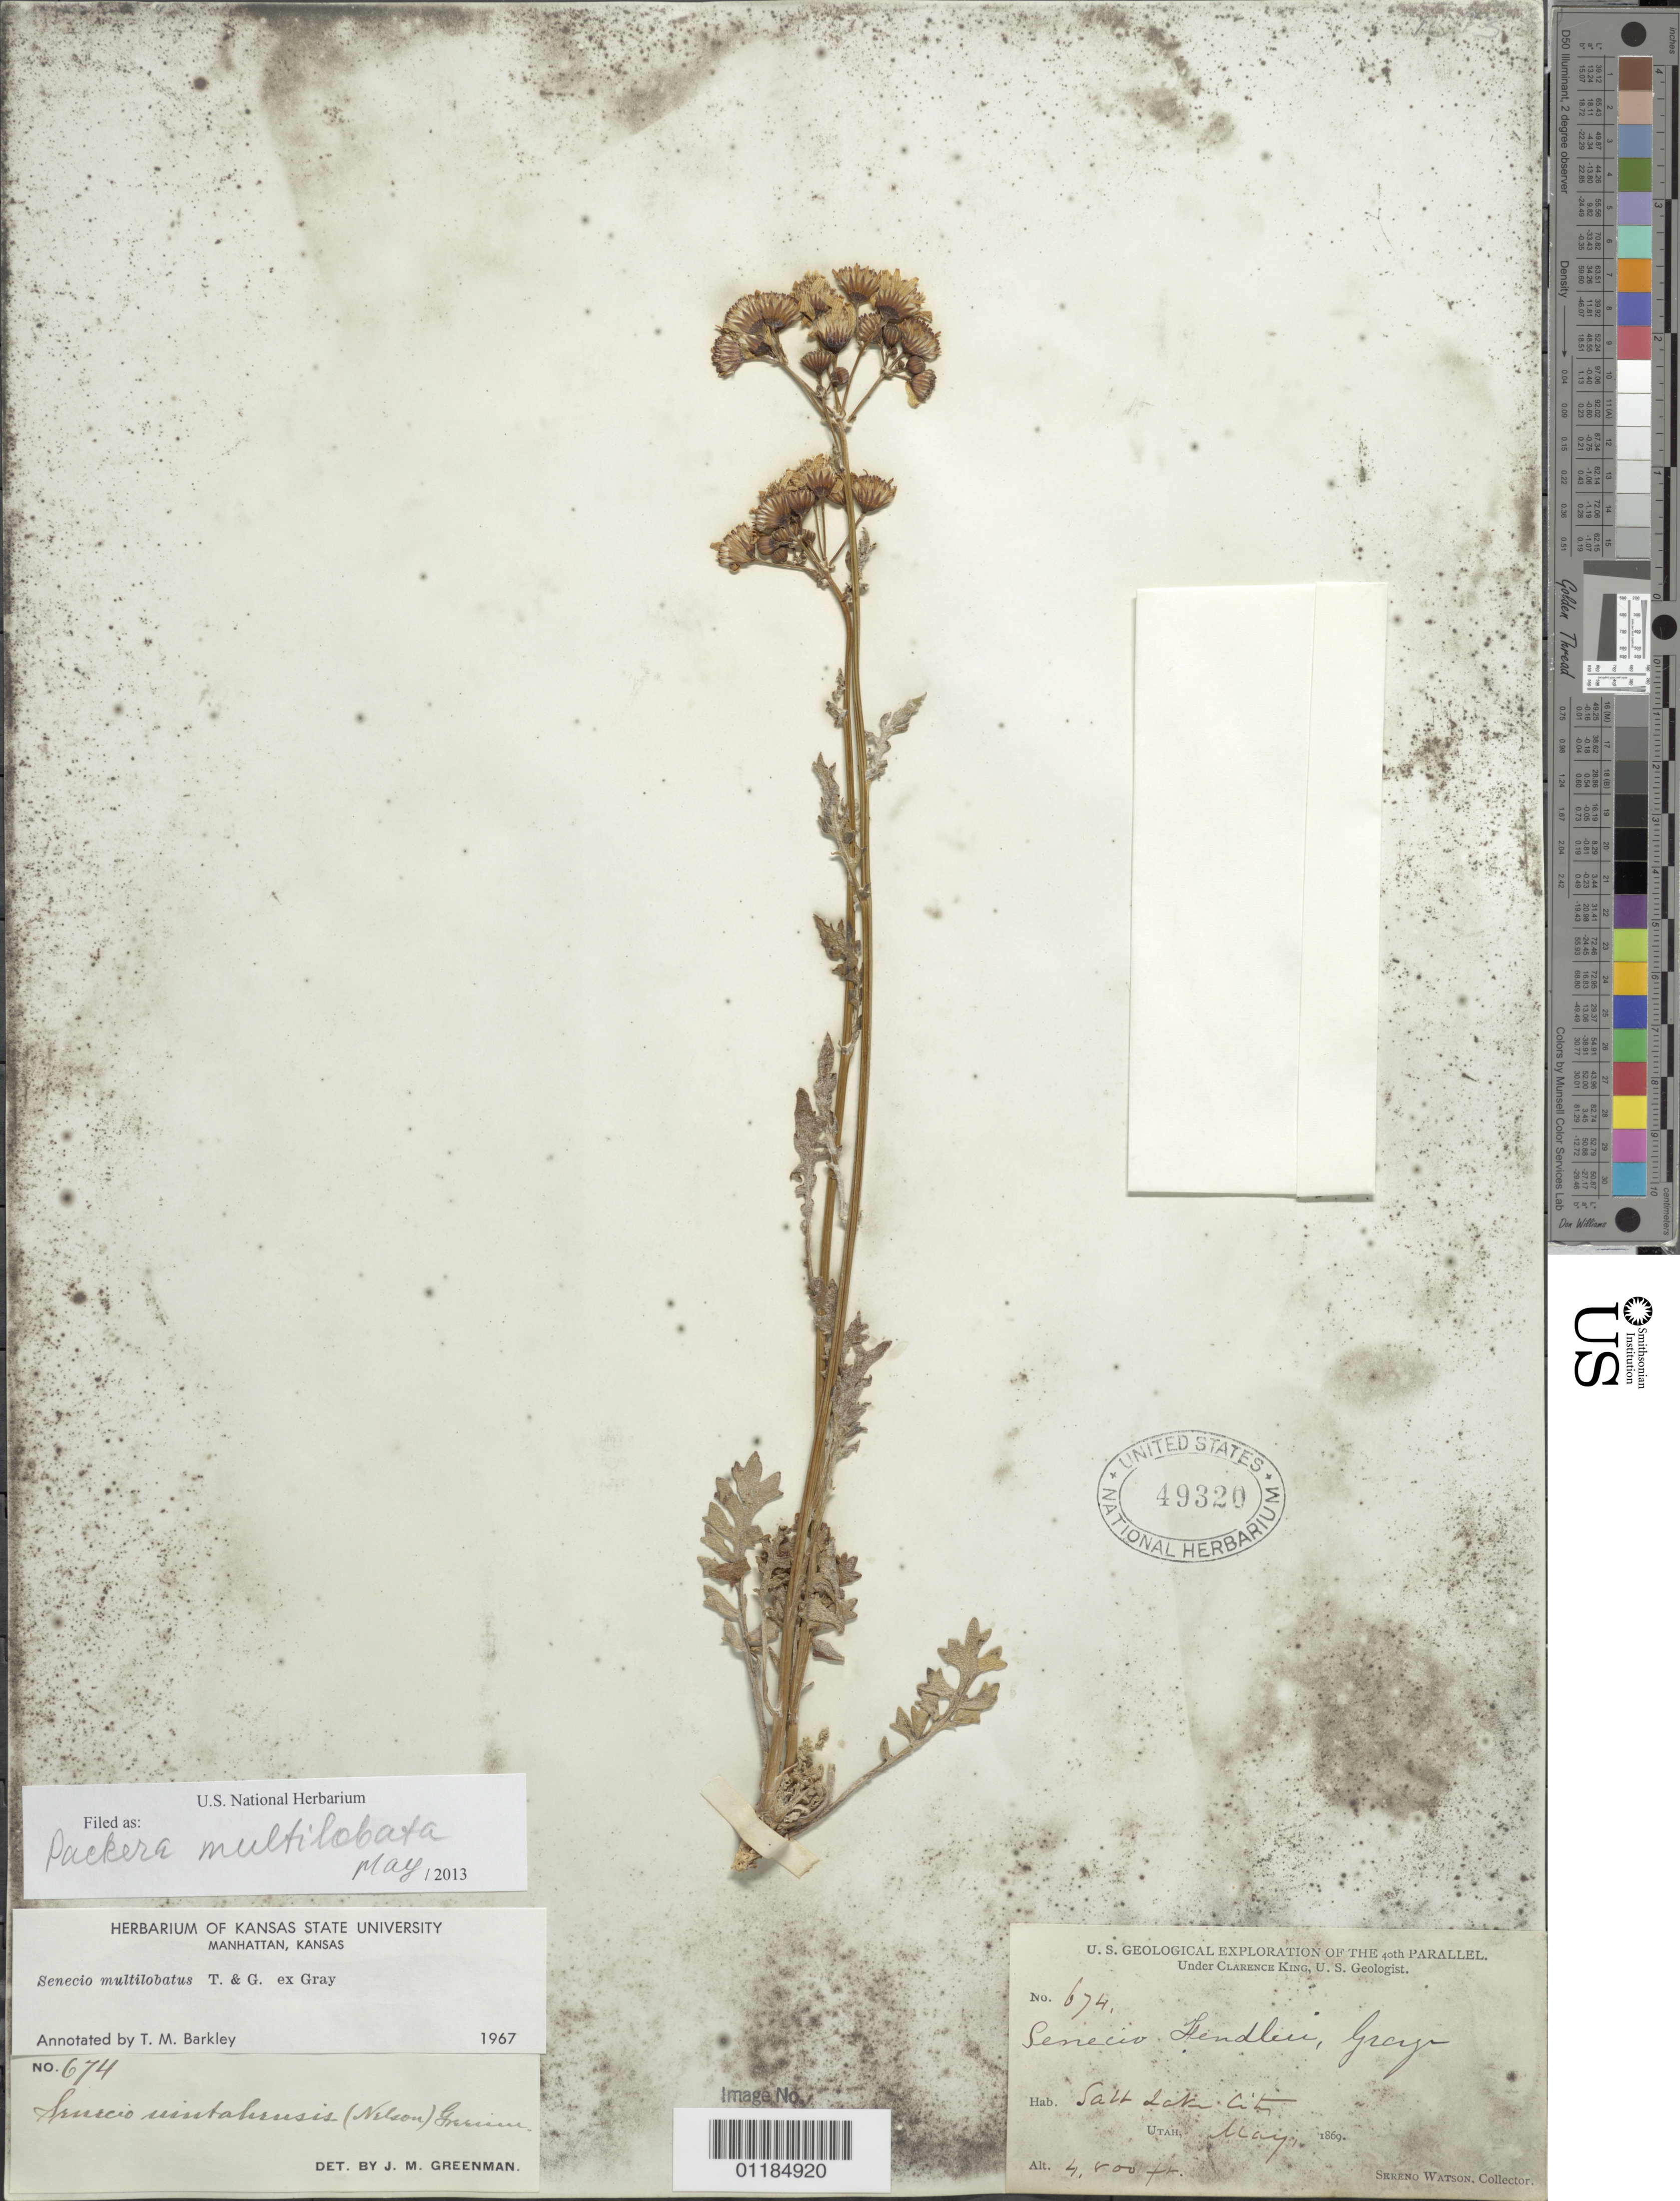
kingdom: Plantae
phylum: Tracheophyta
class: Magnoliopsida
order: Asterales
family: Asteraceae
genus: Packera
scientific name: Packera multilobata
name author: (Torr. & A. Gray) W.A. Weber & Á. Löve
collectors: S. Watson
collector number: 674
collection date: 1869-05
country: United States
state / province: Utah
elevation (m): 1463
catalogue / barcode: US 49320